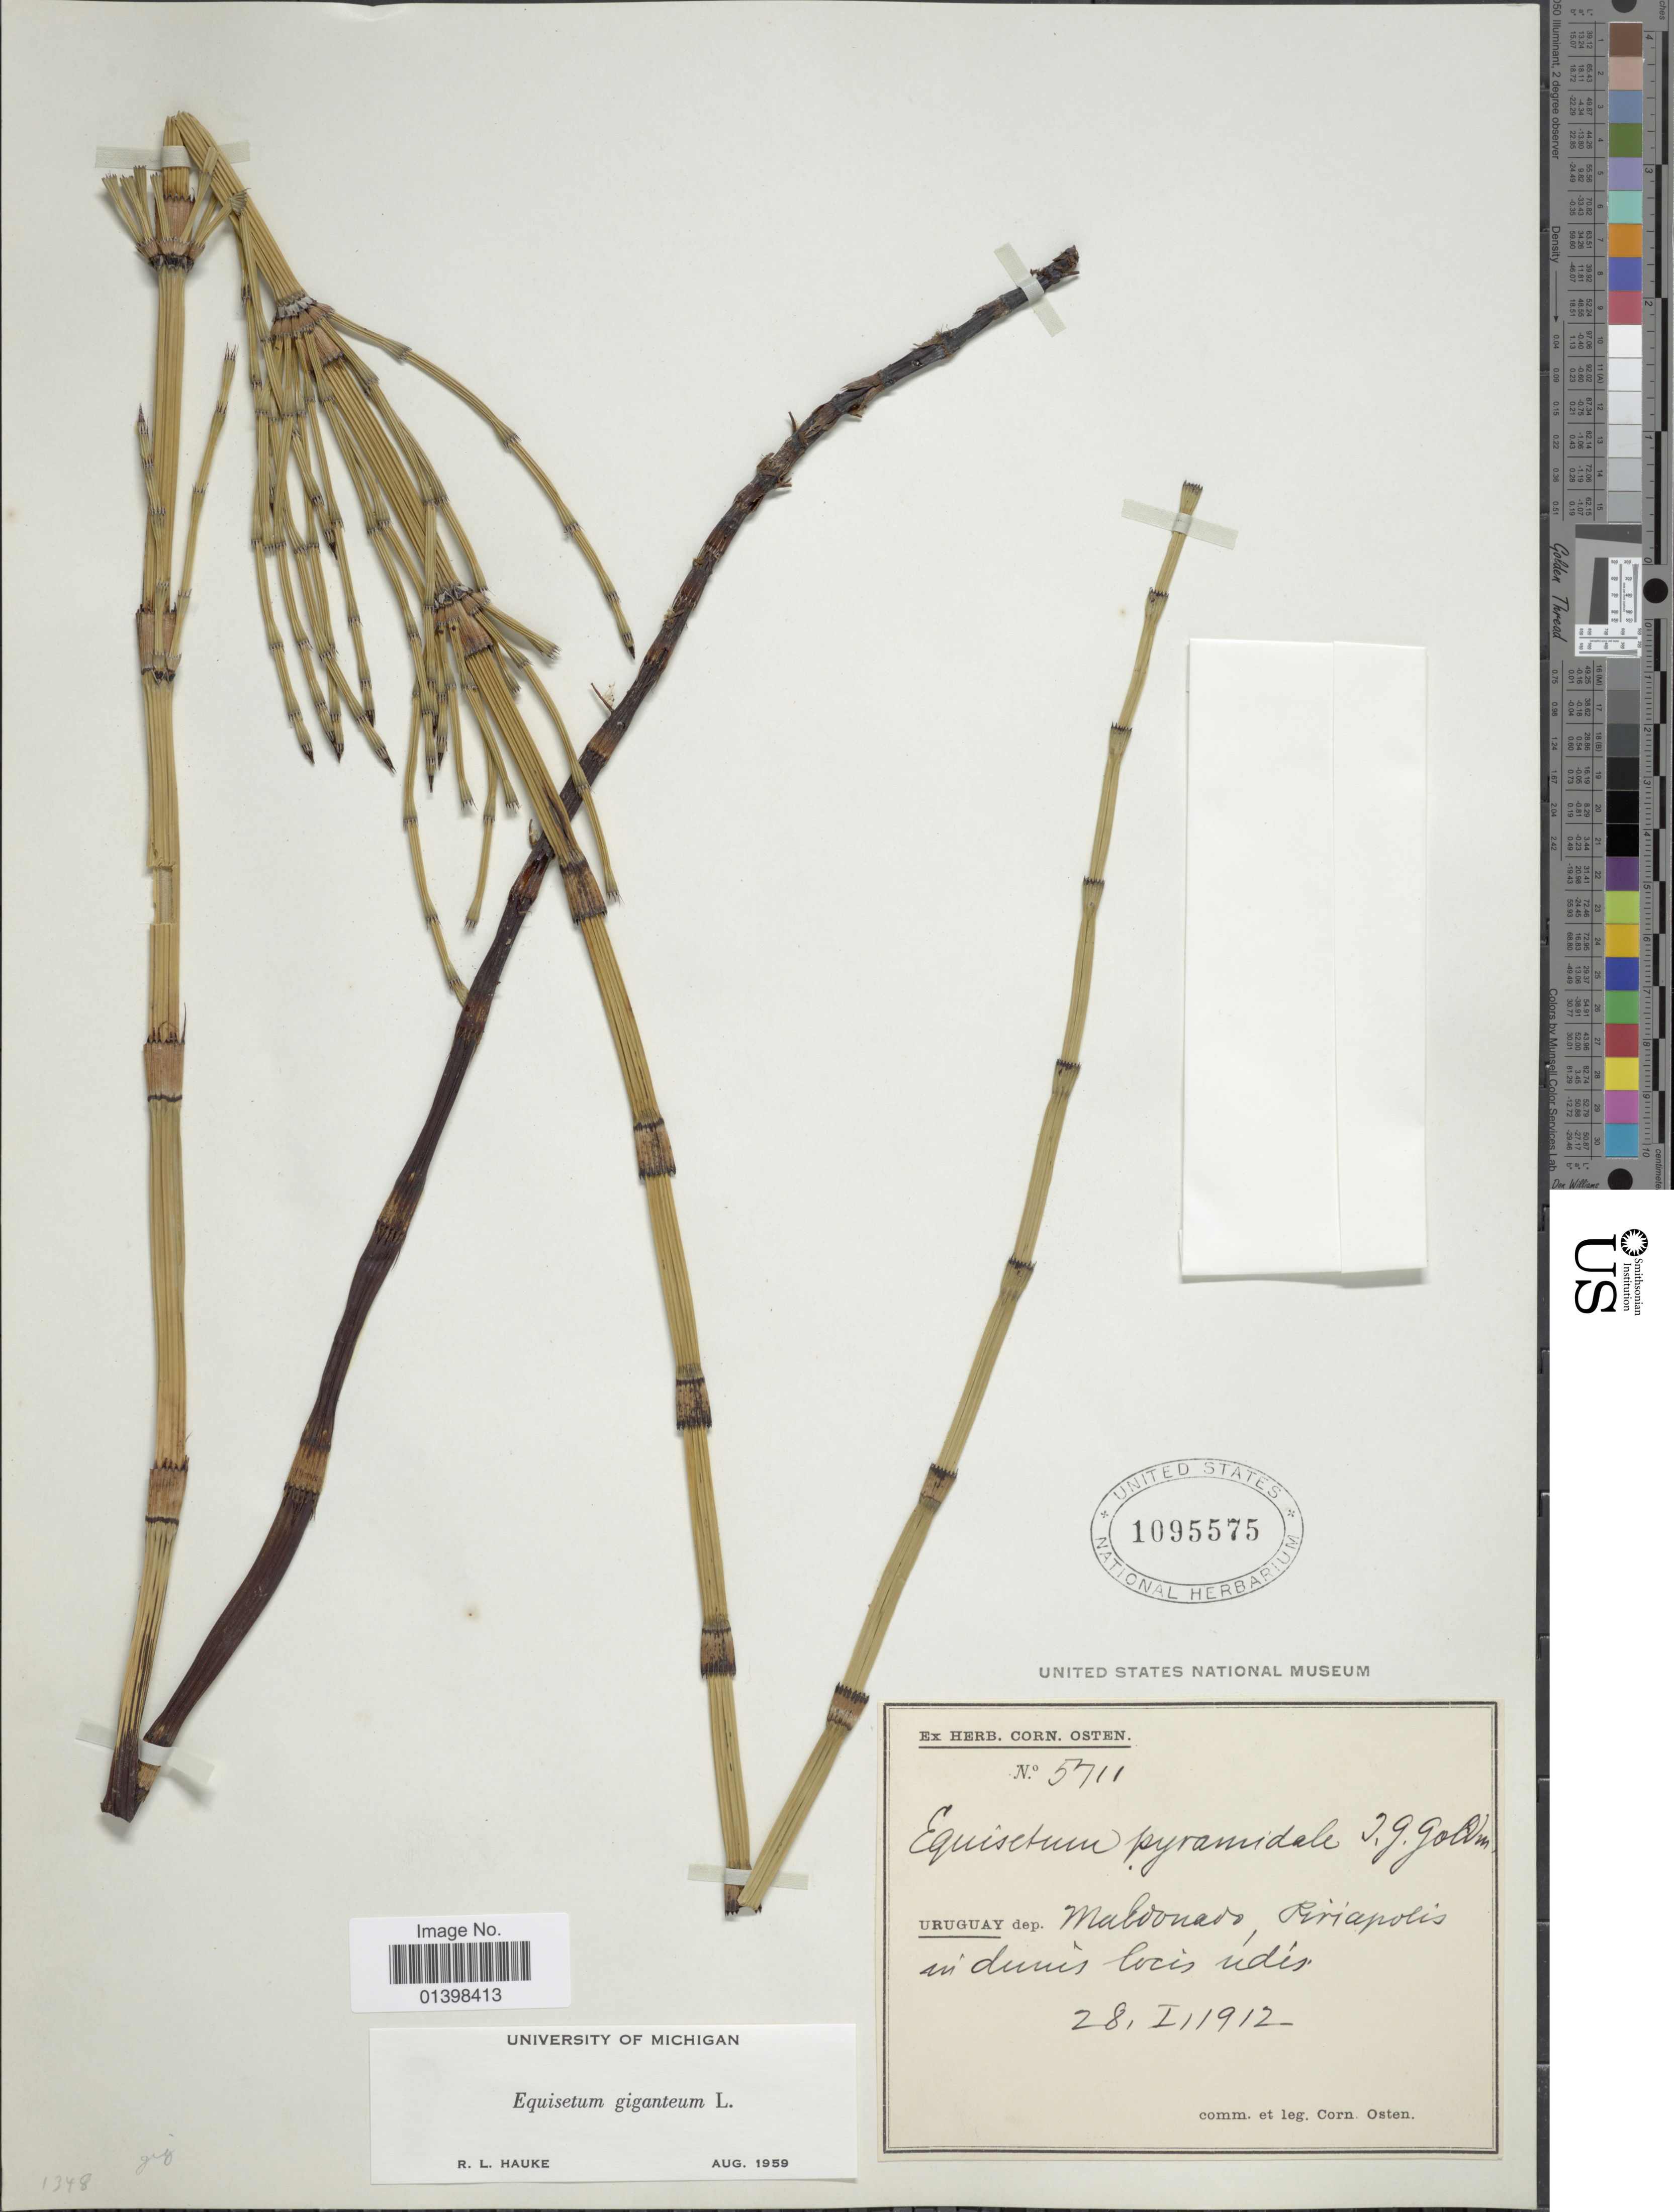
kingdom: Plantae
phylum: Tracheophyta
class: Polypodiopsida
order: Equisetales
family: Equisetaceae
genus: Equisetum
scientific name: Equisetum giganteum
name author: L.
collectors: C. Osten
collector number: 5711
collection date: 1912-01-28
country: Uruguay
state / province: Maldonado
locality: Piriapolis, in dumis locis udis.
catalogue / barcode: US 1095575